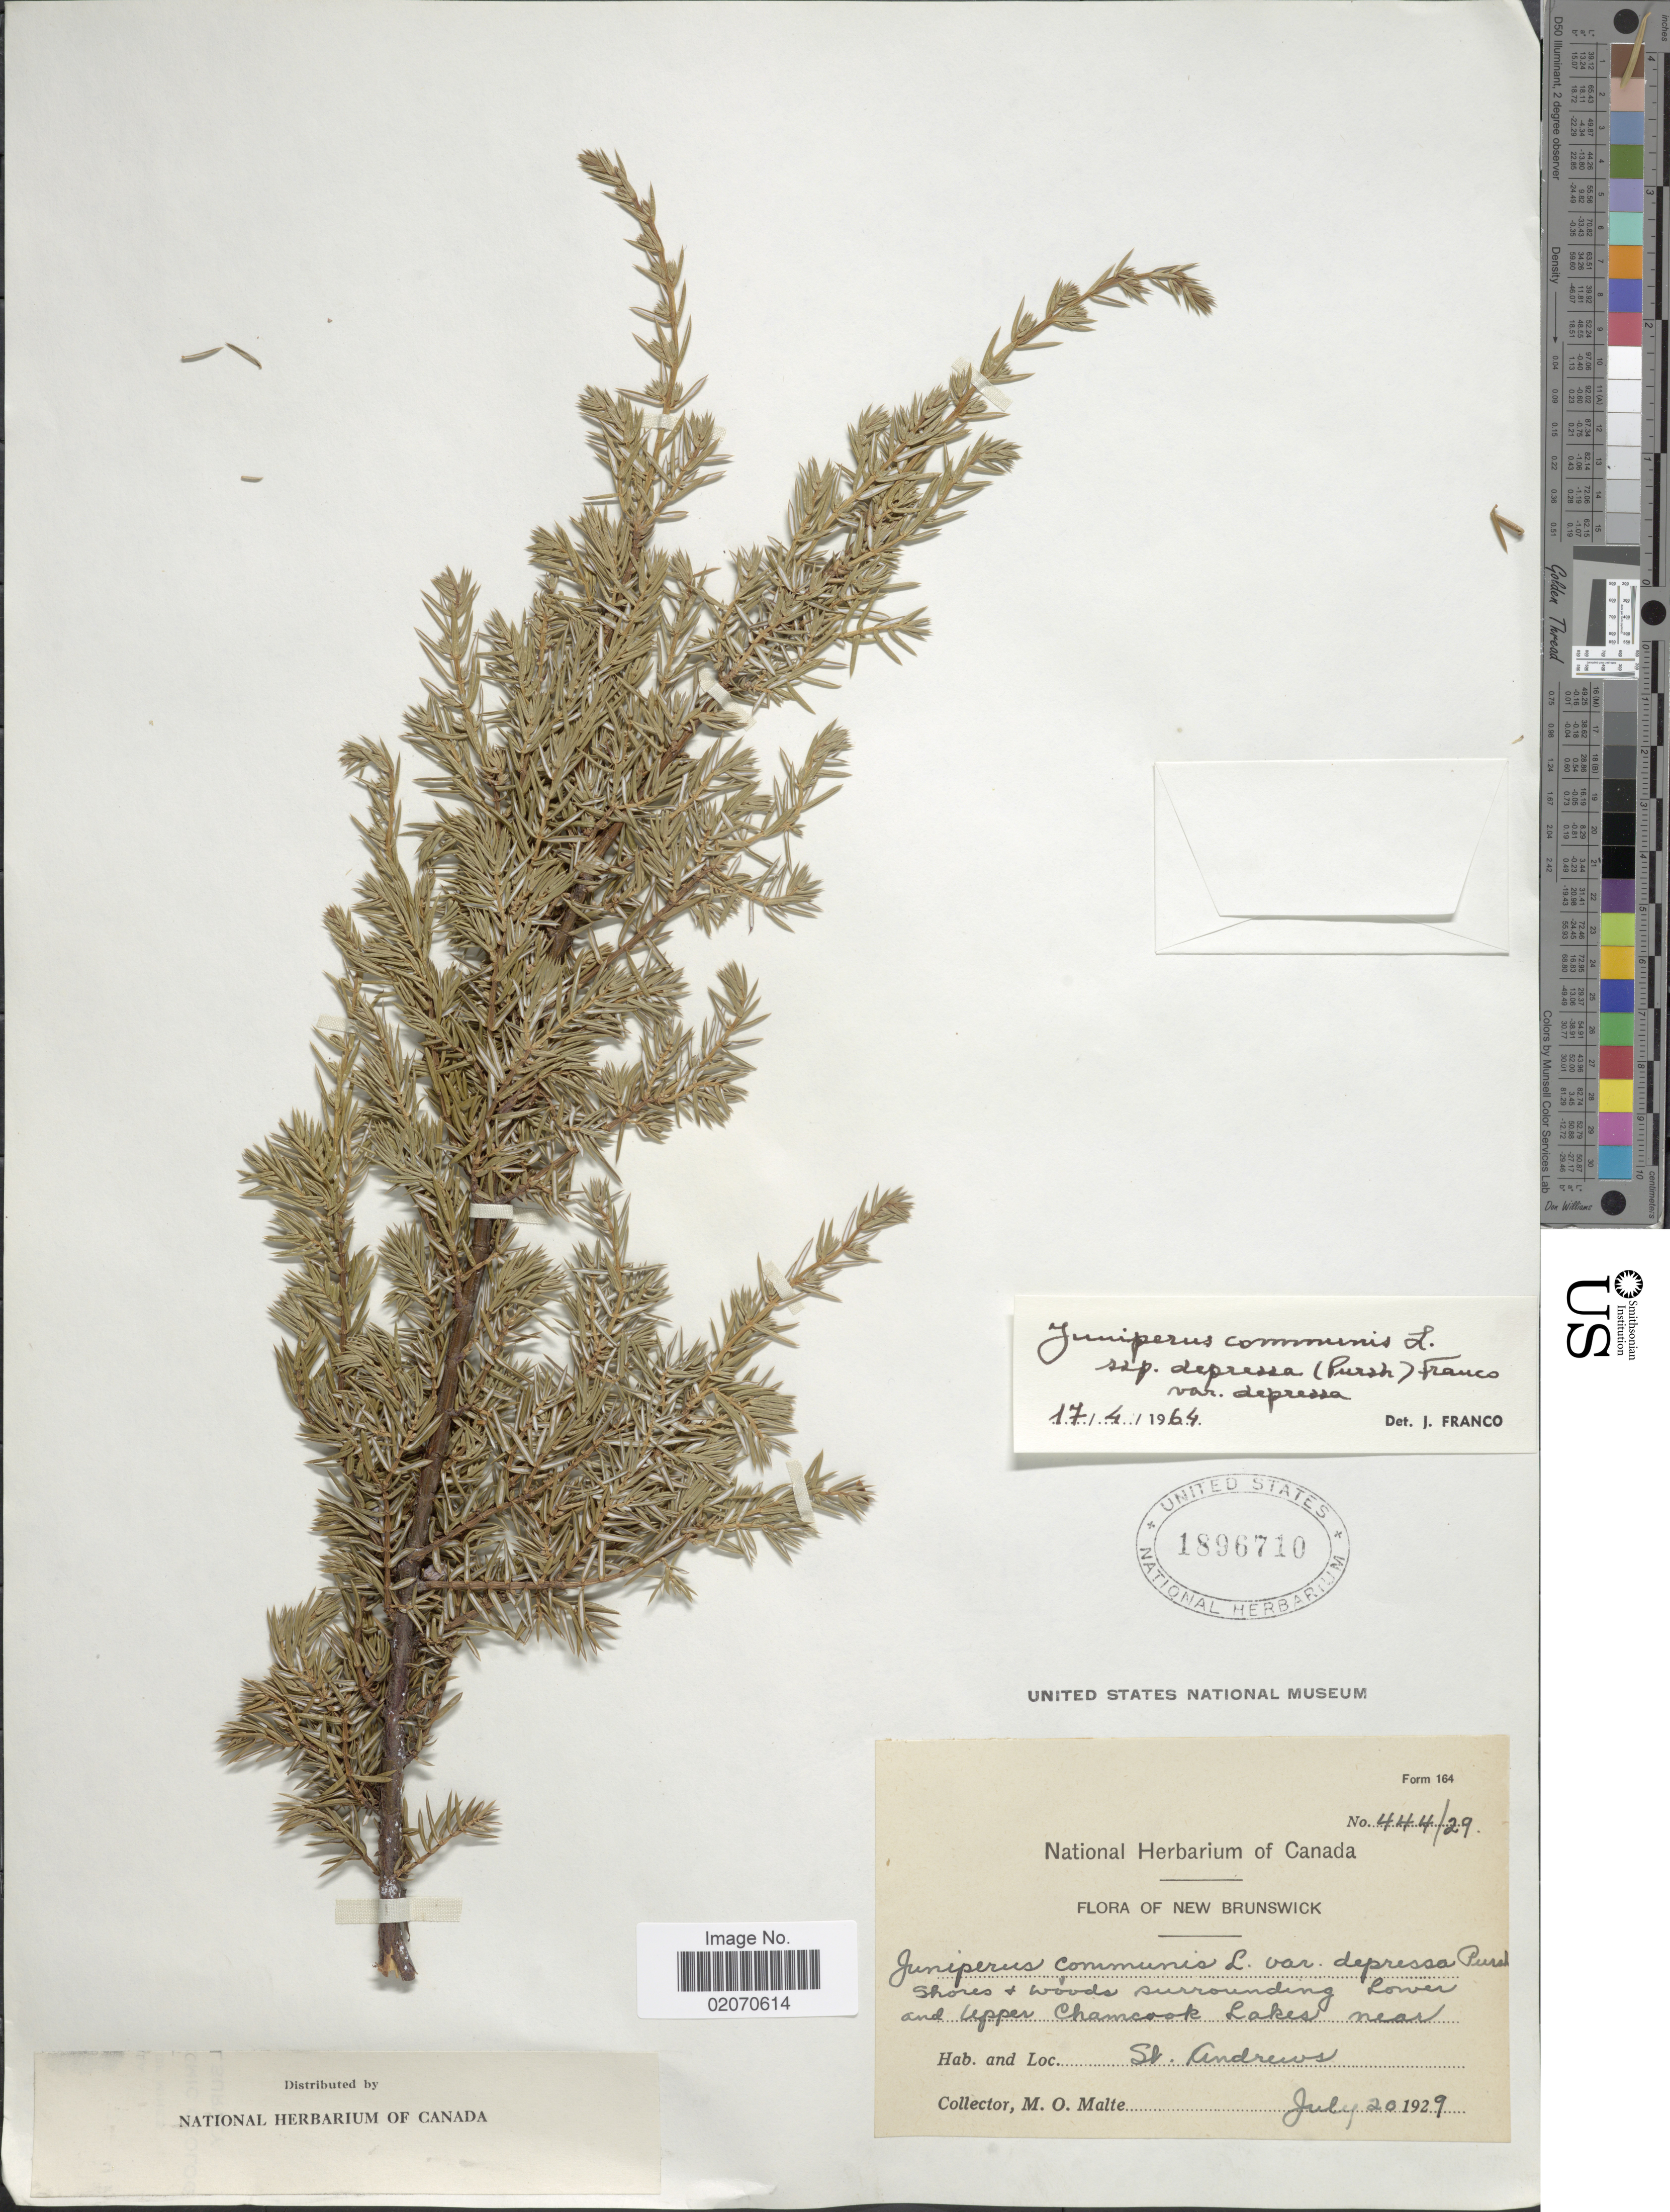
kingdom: Plantae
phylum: Tracheophyta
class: Pinopsida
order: Pinales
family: Cupressaceae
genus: Juniperus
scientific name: Juniperus communis var. depressa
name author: Pursh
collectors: M. O. Malte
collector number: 444/29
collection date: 1929-07-20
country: Canada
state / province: New Brunswick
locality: Surrounding Lower and Upper Chamcook Lakes near St. Andrews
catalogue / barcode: US 1896710